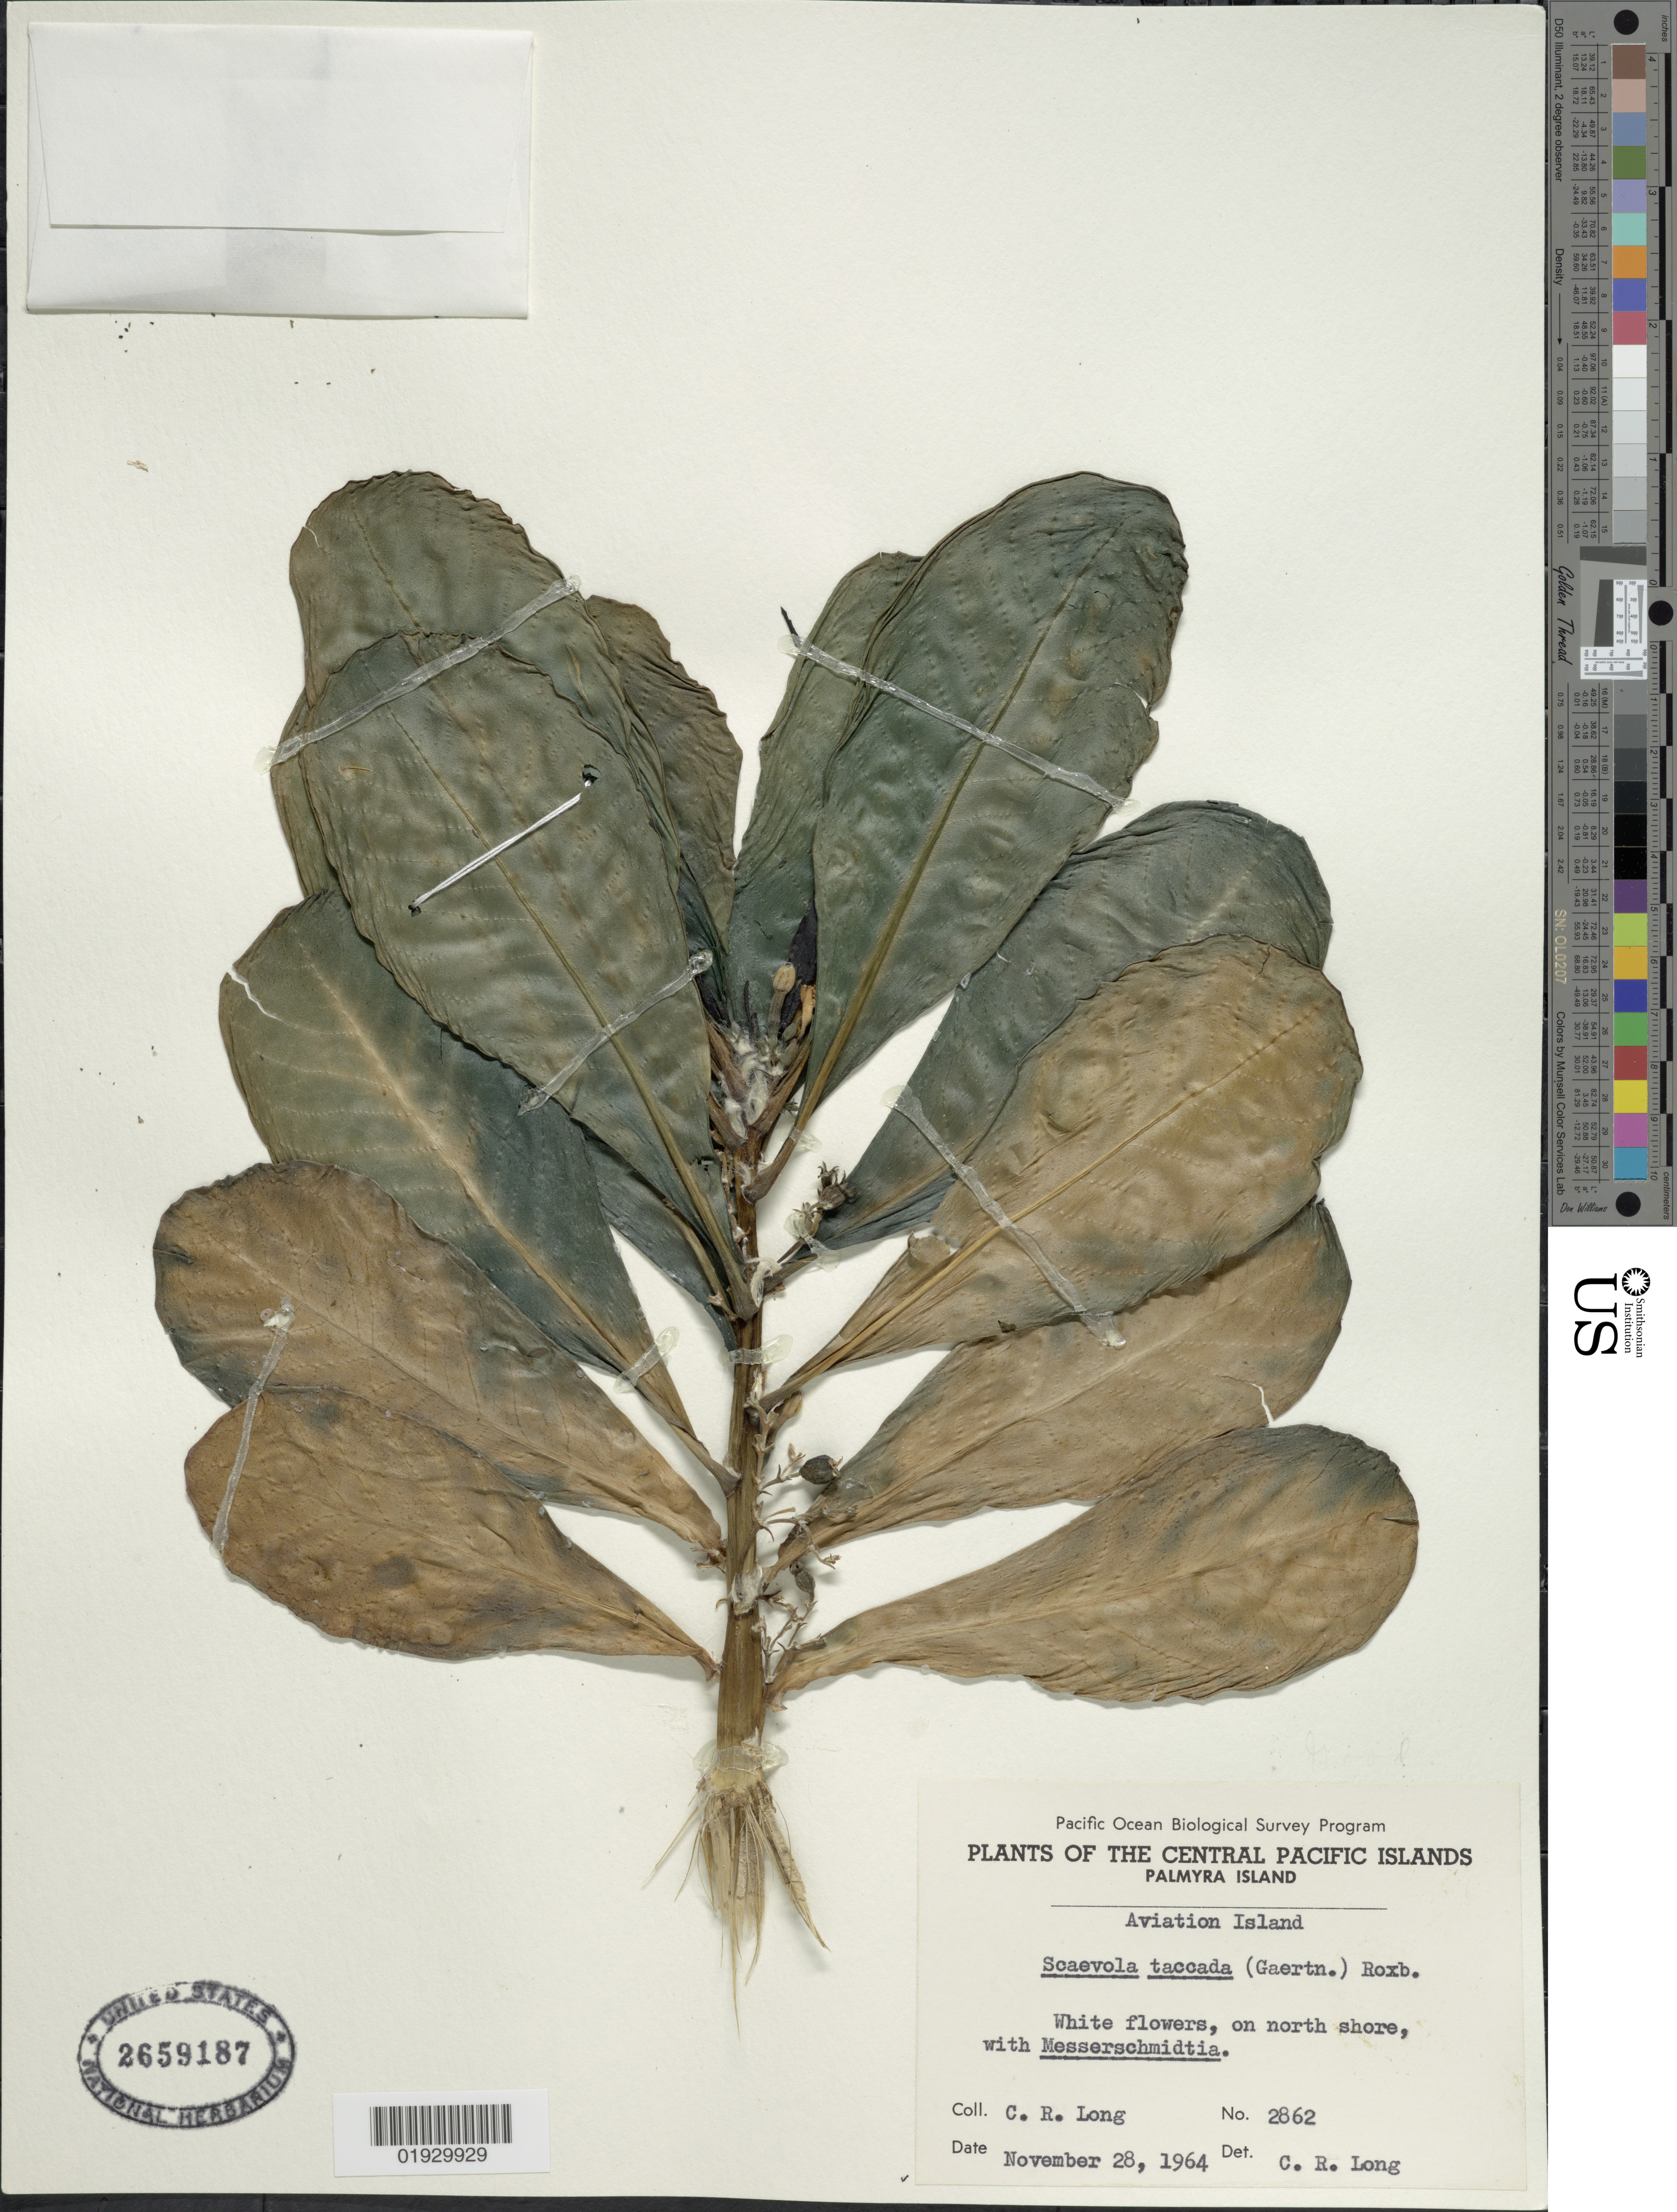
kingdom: Plantae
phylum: Tracheophyta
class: Magnoliopsida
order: Asterales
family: Goodeniaceae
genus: Scaevola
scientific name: Scaevola taccada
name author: (Gaertn.) Roxb.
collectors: C. R. Long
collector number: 2862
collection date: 1964-11-28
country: U.S. Administered Pacific Islands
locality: Palmyra Island. Aviation Island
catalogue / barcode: US 2659187